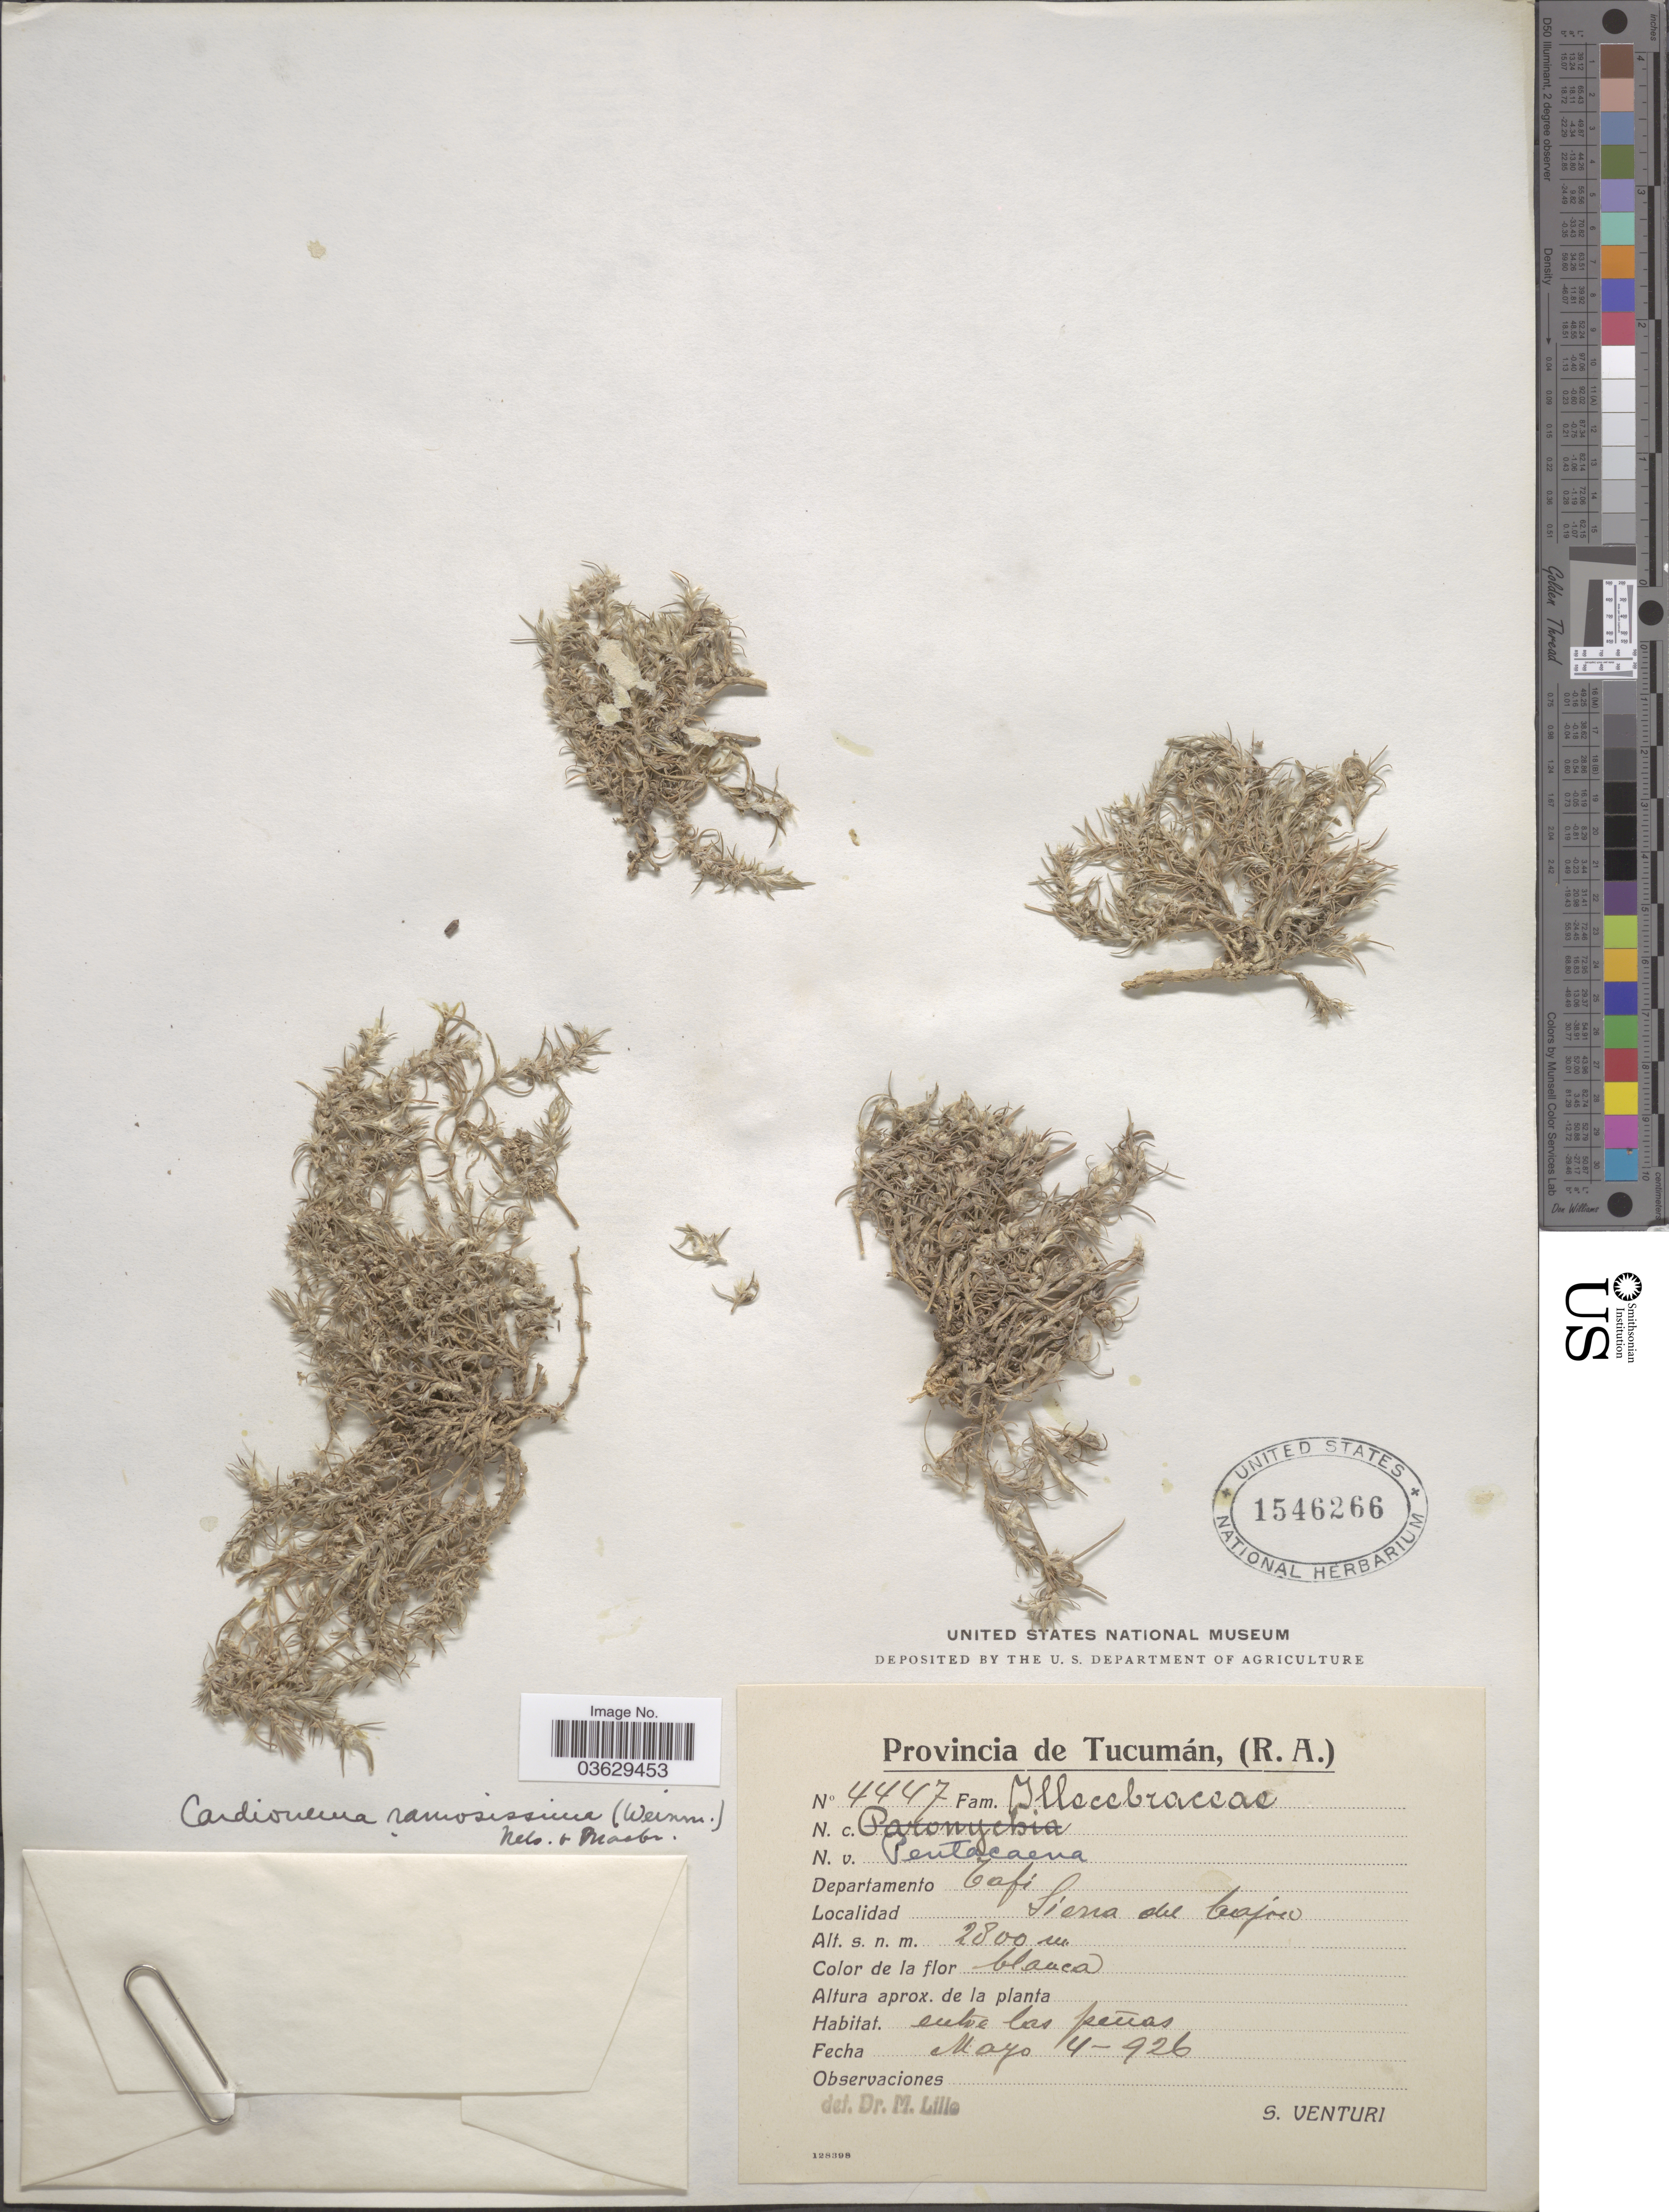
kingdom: Plantae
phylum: Tracheophyta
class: Magnoliopsida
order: Caryophyllales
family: Caryophyllaceae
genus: Cardionema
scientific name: Cardionema ramosissimum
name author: (Weinm.) A. Nelson & J.F. Macbr.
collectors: S. Venturi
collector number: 4447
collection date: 1926-05-04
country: Argentina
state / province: Tucuman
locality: Departamento Tafi. Sierra del Cajon.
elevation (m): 2800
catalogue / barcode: US 1546266